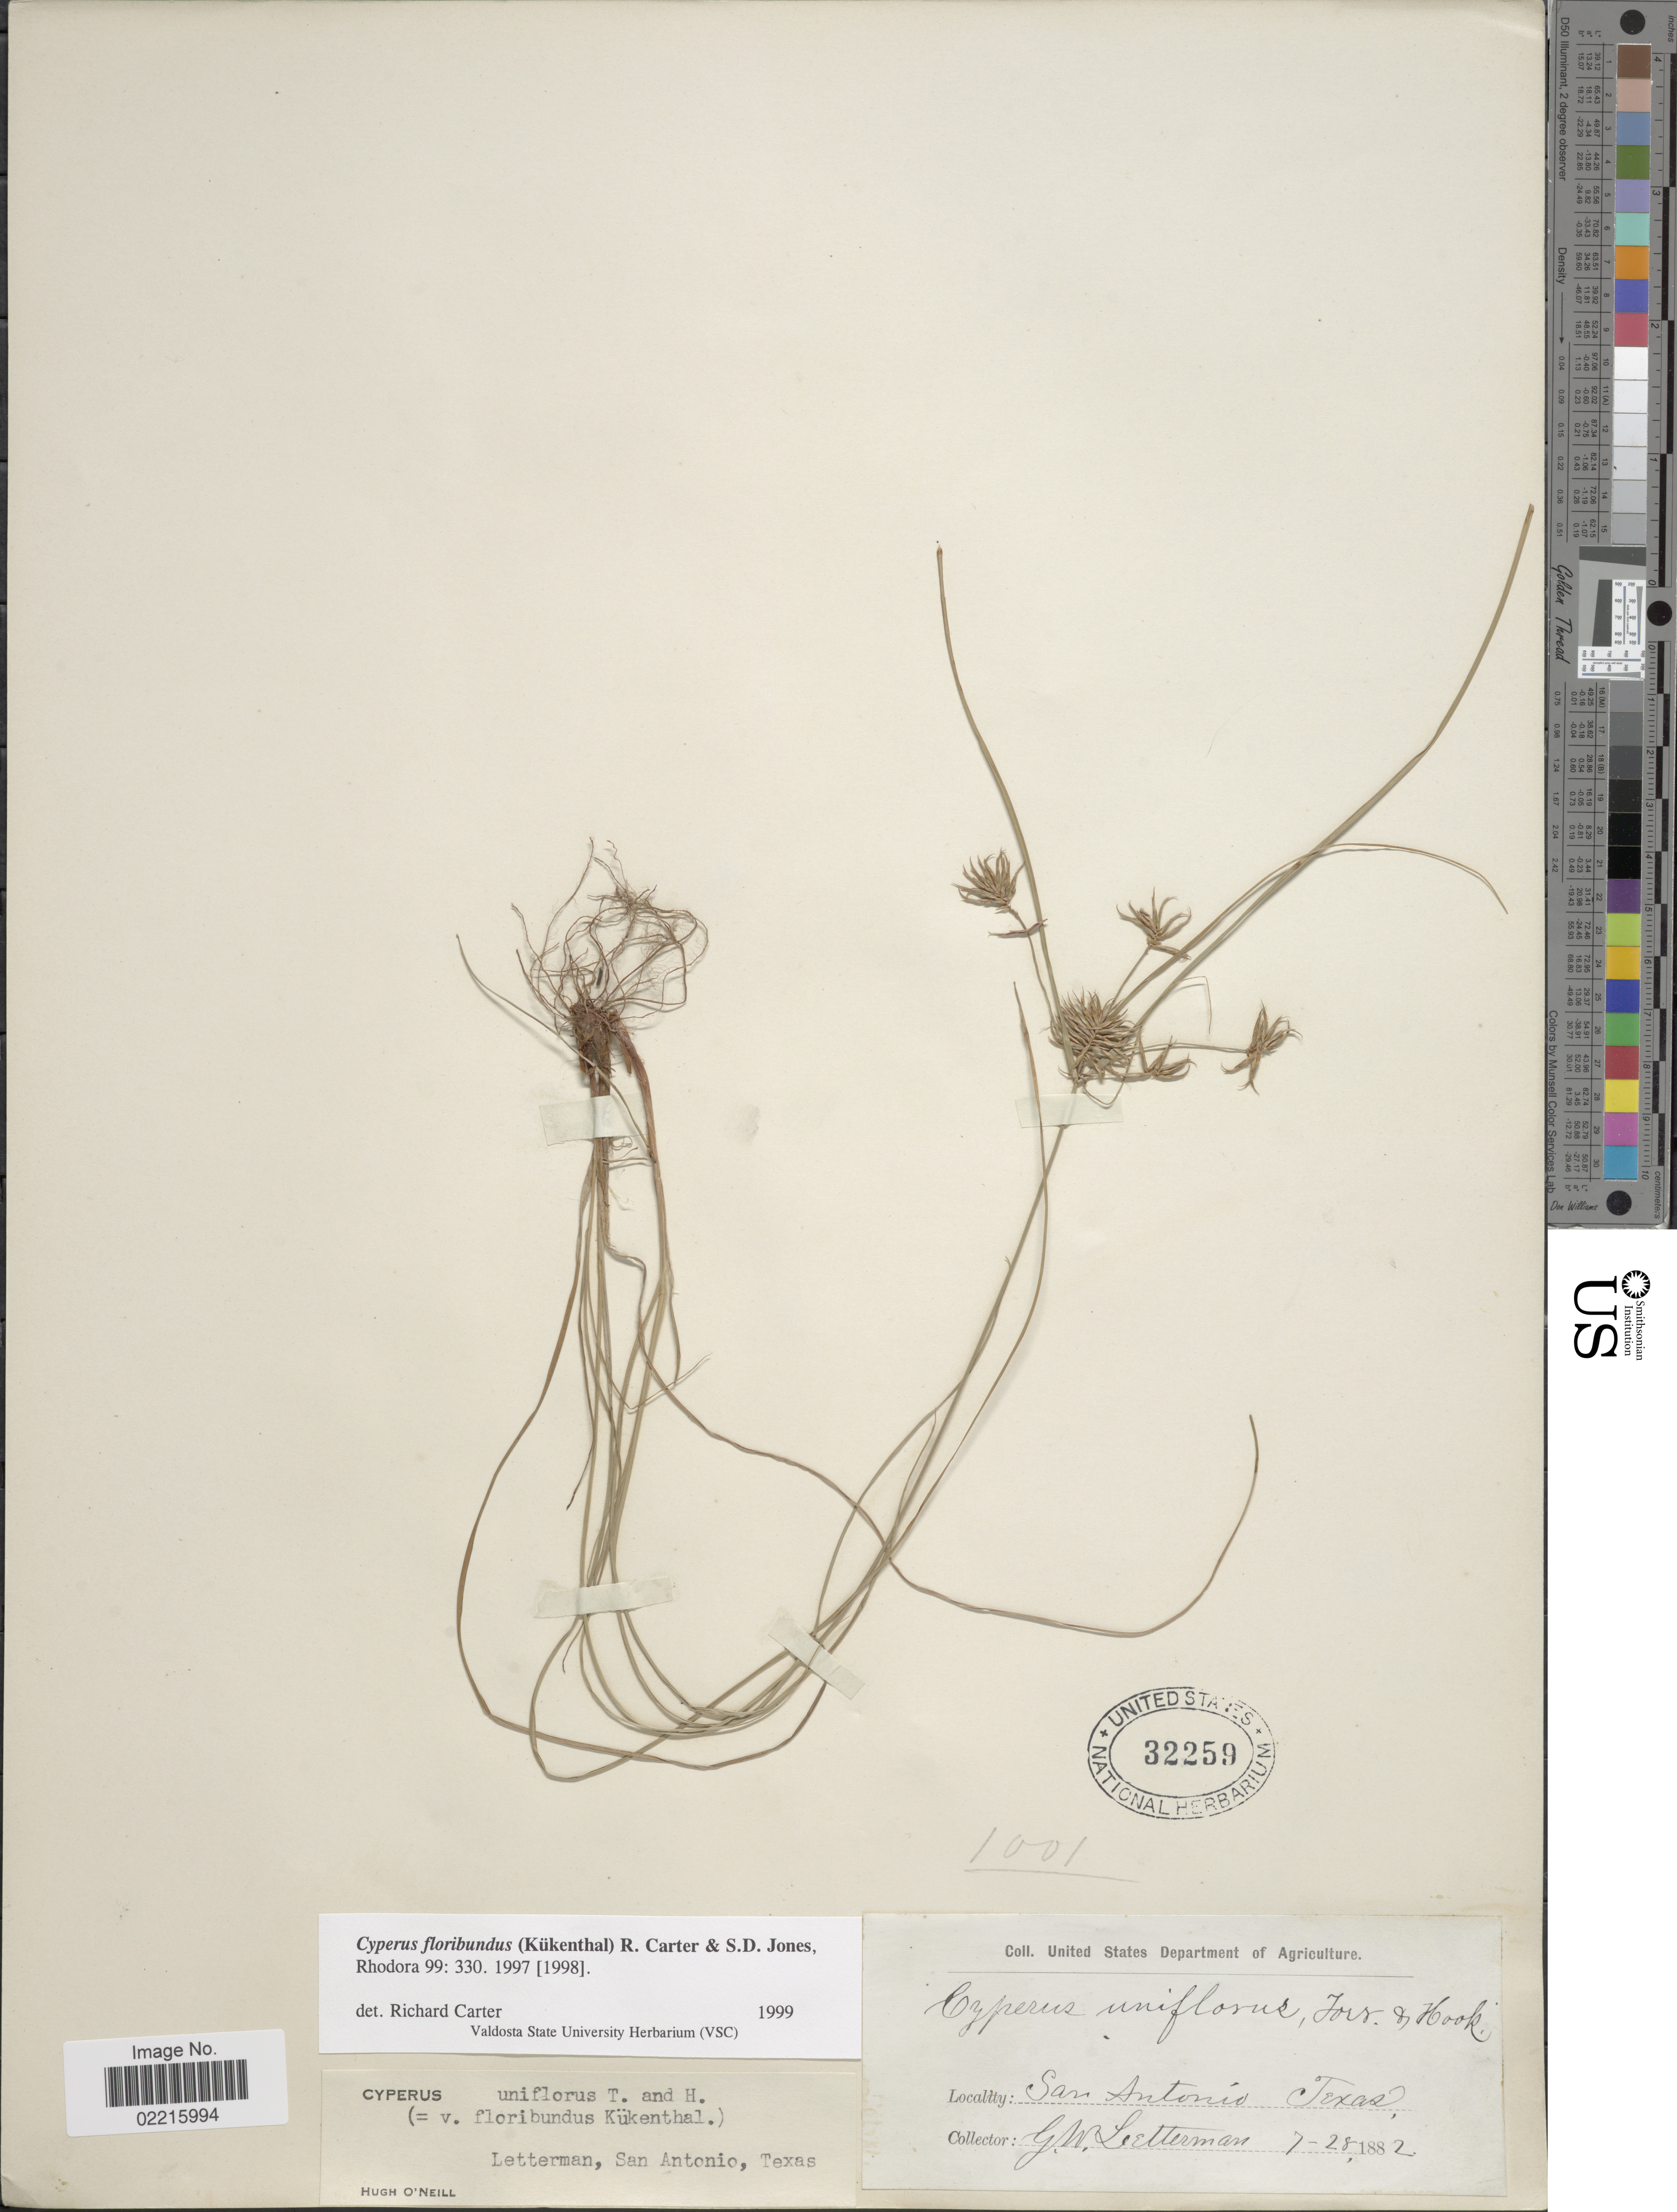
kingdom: Plantae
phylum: Tracheophyta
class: Liliopsida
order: Poales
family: Cyperaceae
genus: Cyperus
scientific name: Cyperus floribundus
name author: (Kük.) R. Carter & S.D. Jones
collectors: G. W. Letterman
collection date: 1882-07-28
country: United States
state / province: Texas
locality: San Antonio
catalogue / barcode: US 32259